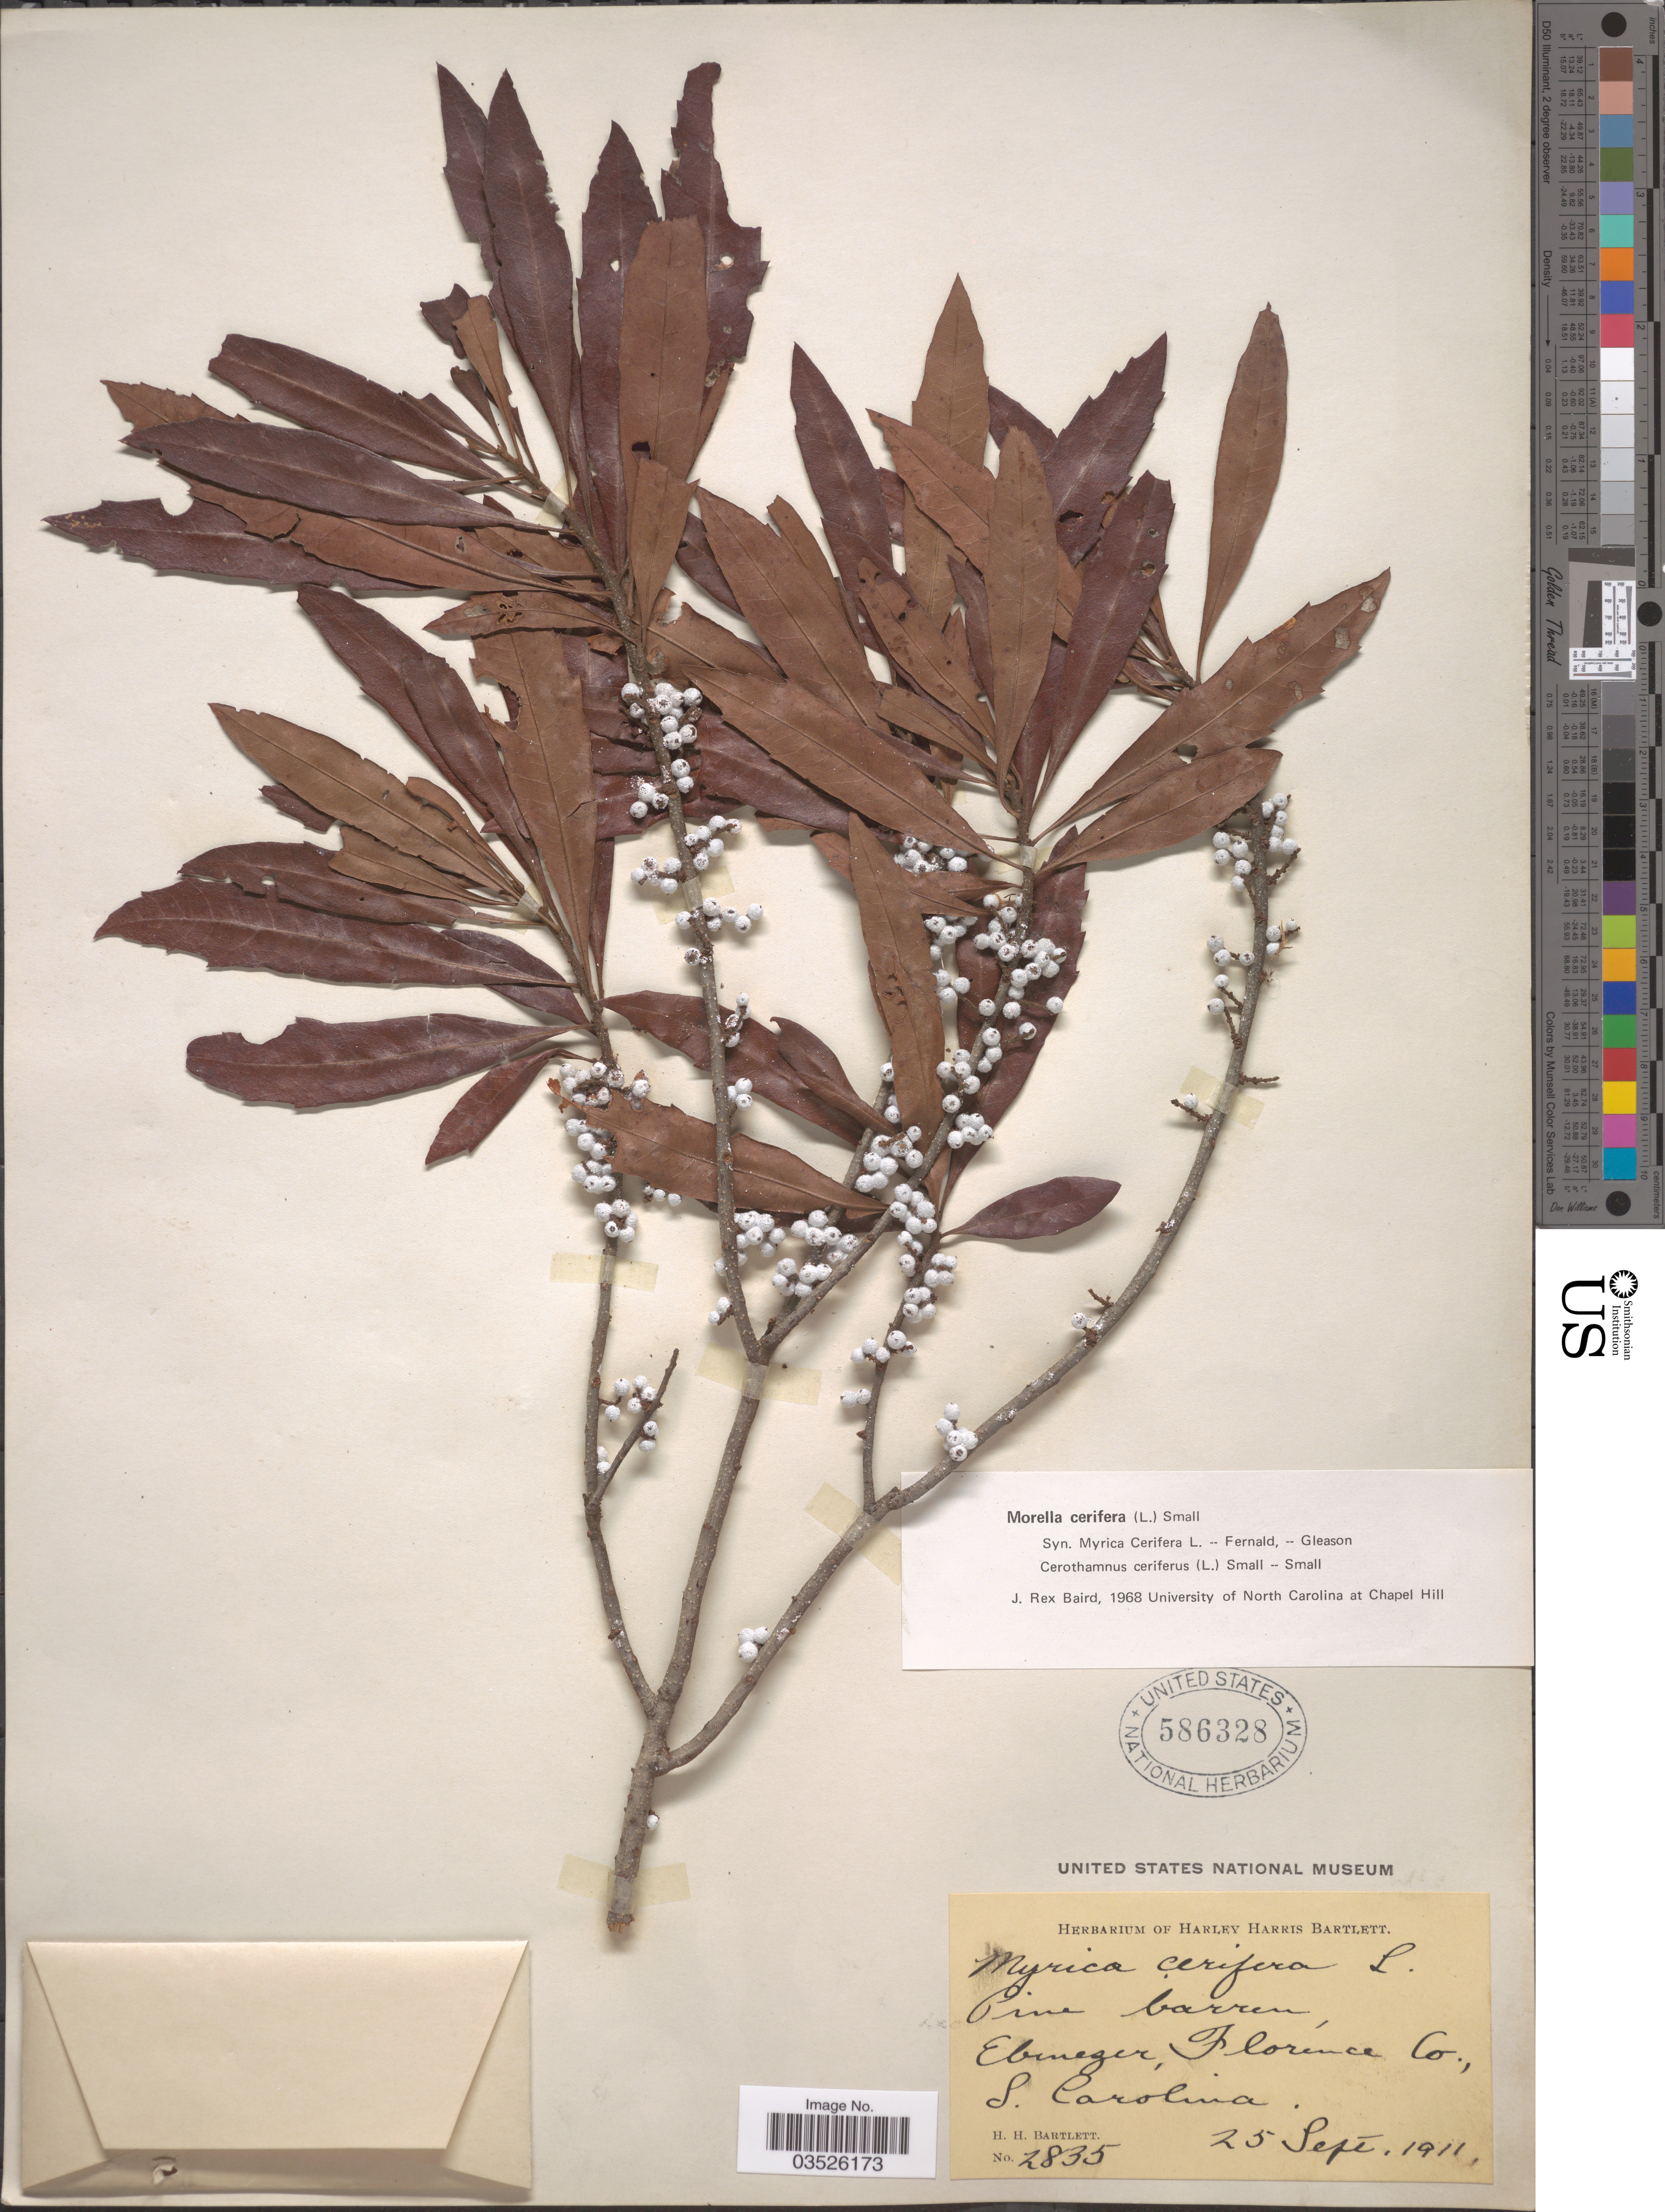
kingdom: Plantae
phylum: Tracheophyta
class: Magnoliopsida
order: Fagales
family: Myricaceae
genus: Morella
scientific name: Morella cerifera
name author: (L.) Small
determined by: Baird, James Rex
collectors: H. H. Bartlett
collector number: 2835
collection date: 1911-09-25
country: United States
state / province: South Carolina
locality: Pine barren, Ebenezer, Florence Co.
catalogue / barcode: US 586328